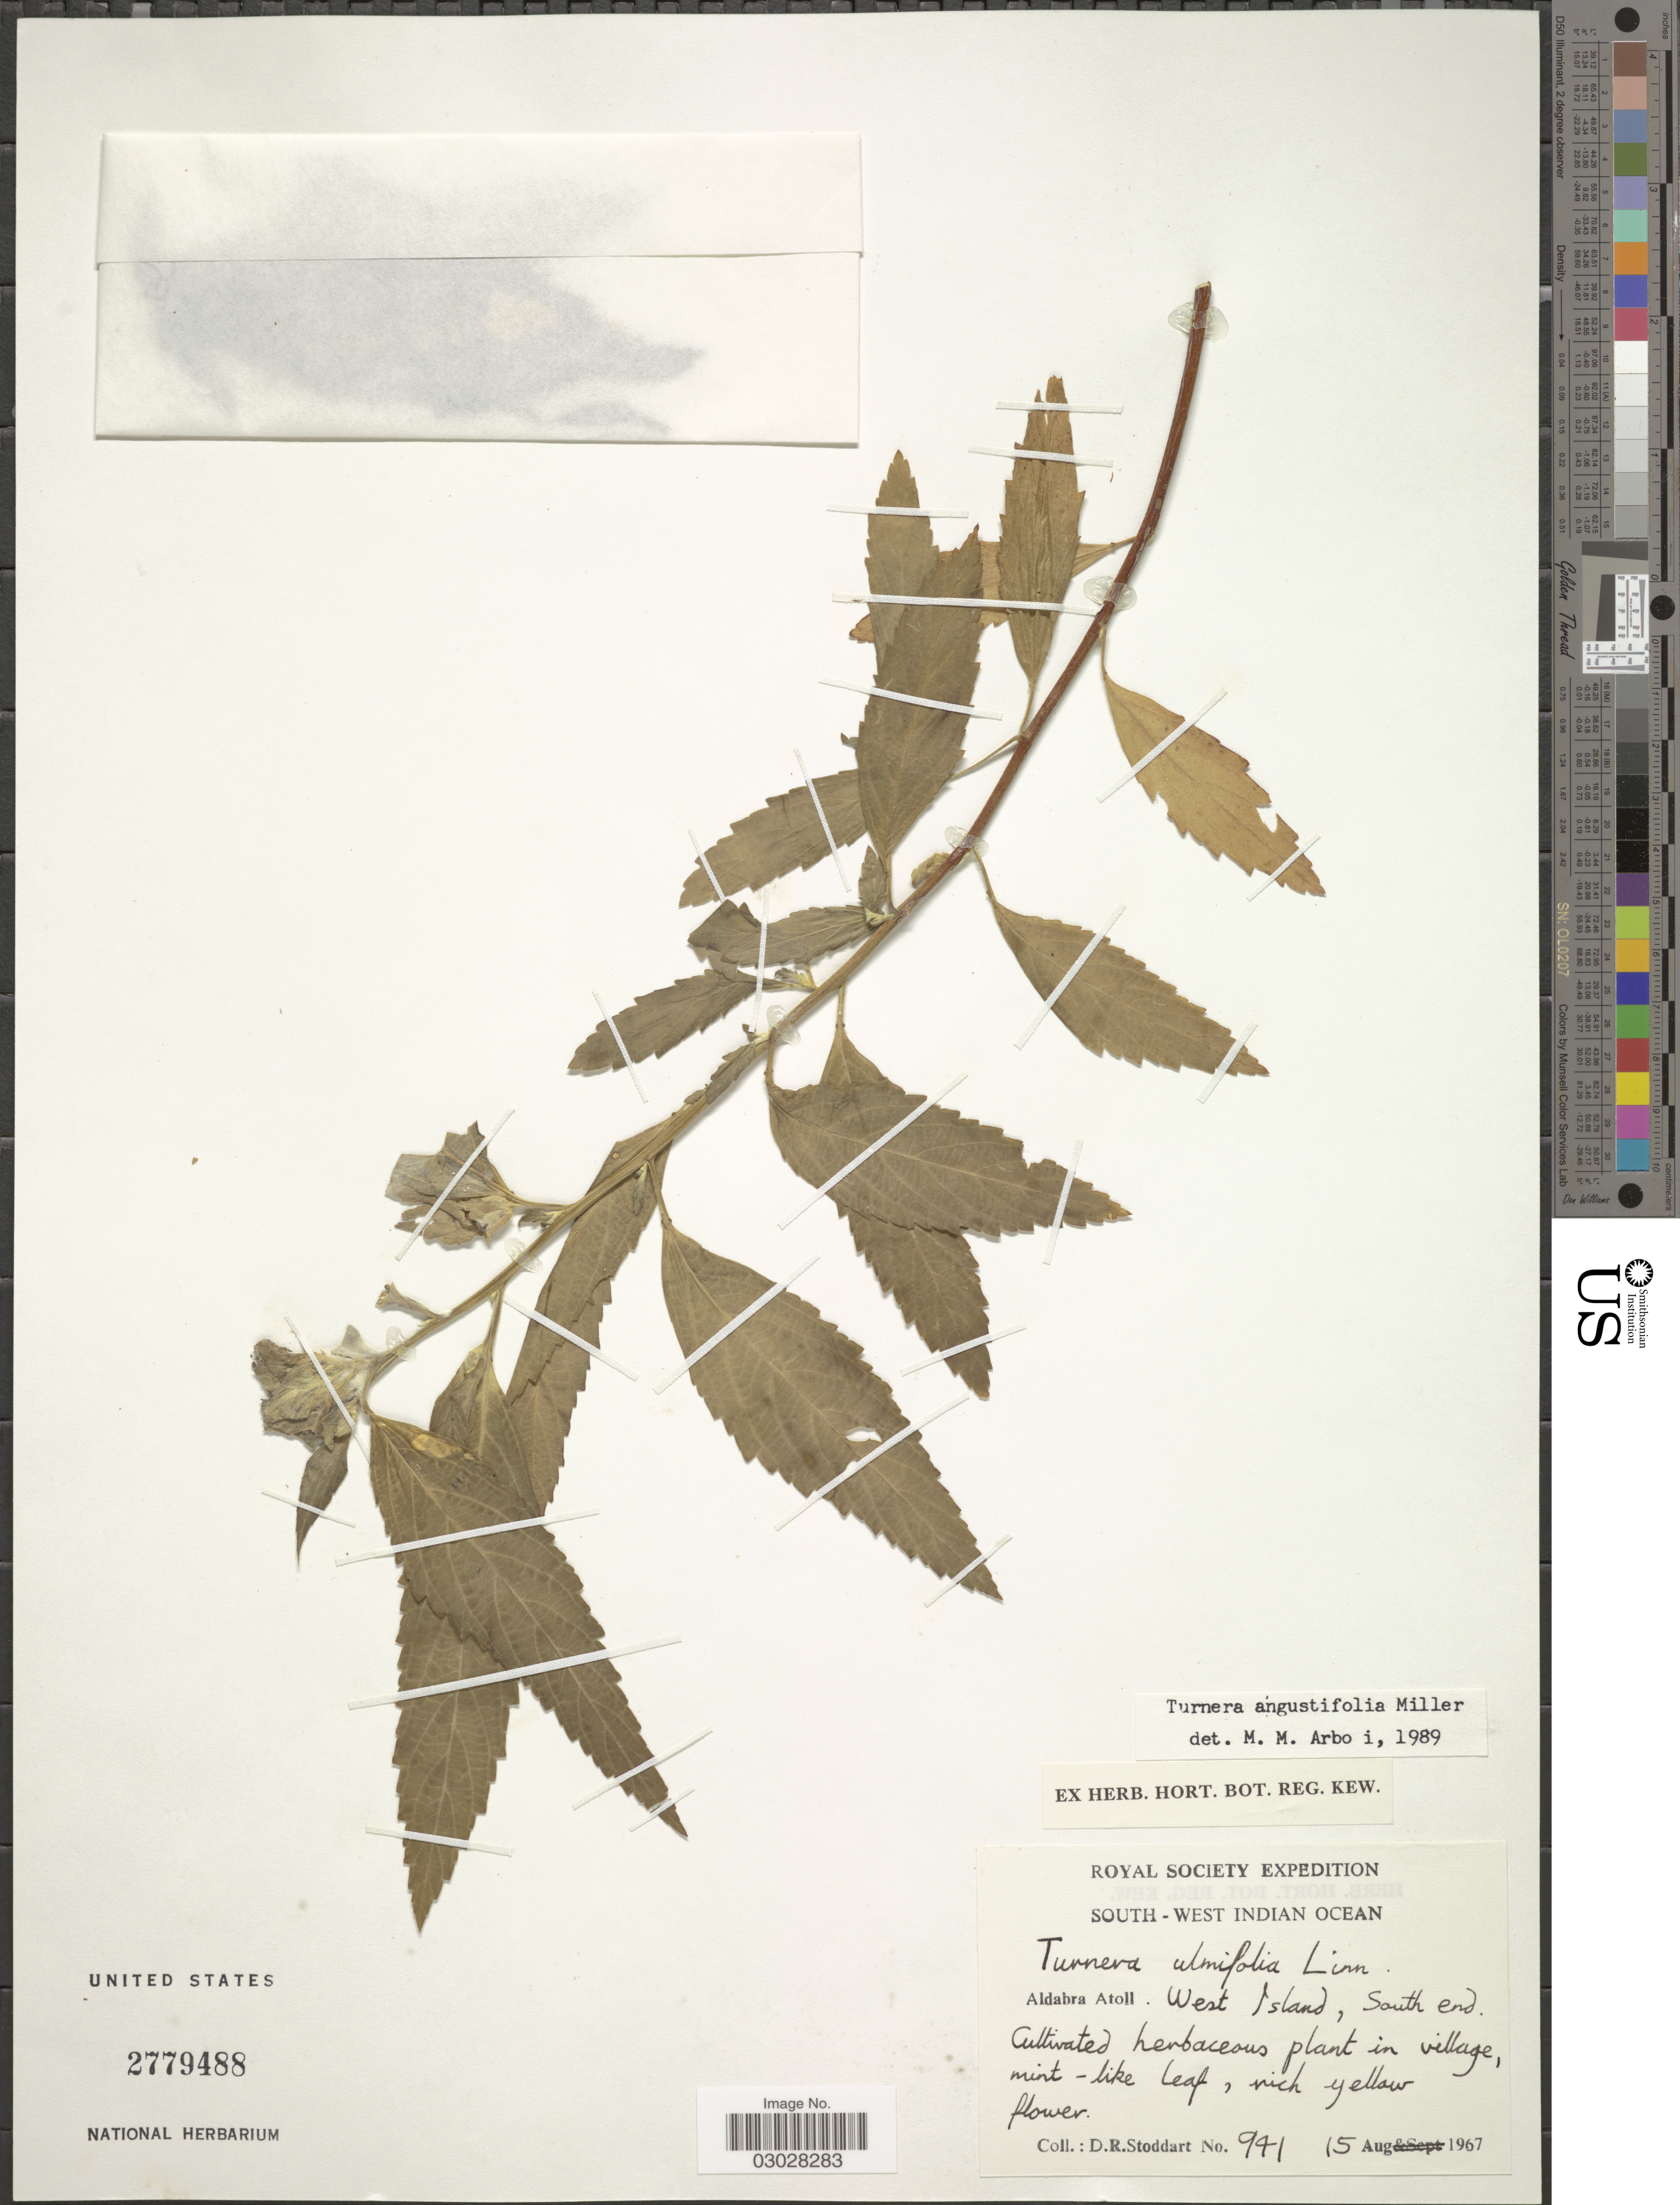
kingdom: Plantae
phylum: Tracheophyta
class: Magnoliopsida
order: Malpighiales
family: Turneraceae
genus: Turnera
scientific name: Turnera ulmifolia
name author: L.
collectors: D. R. Stoddart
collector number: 941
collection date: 1967-08-15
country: Seychelles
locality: South-West Indian Ocean. Aldabra Atoll. West Island, South end.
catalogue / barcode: US 2779488